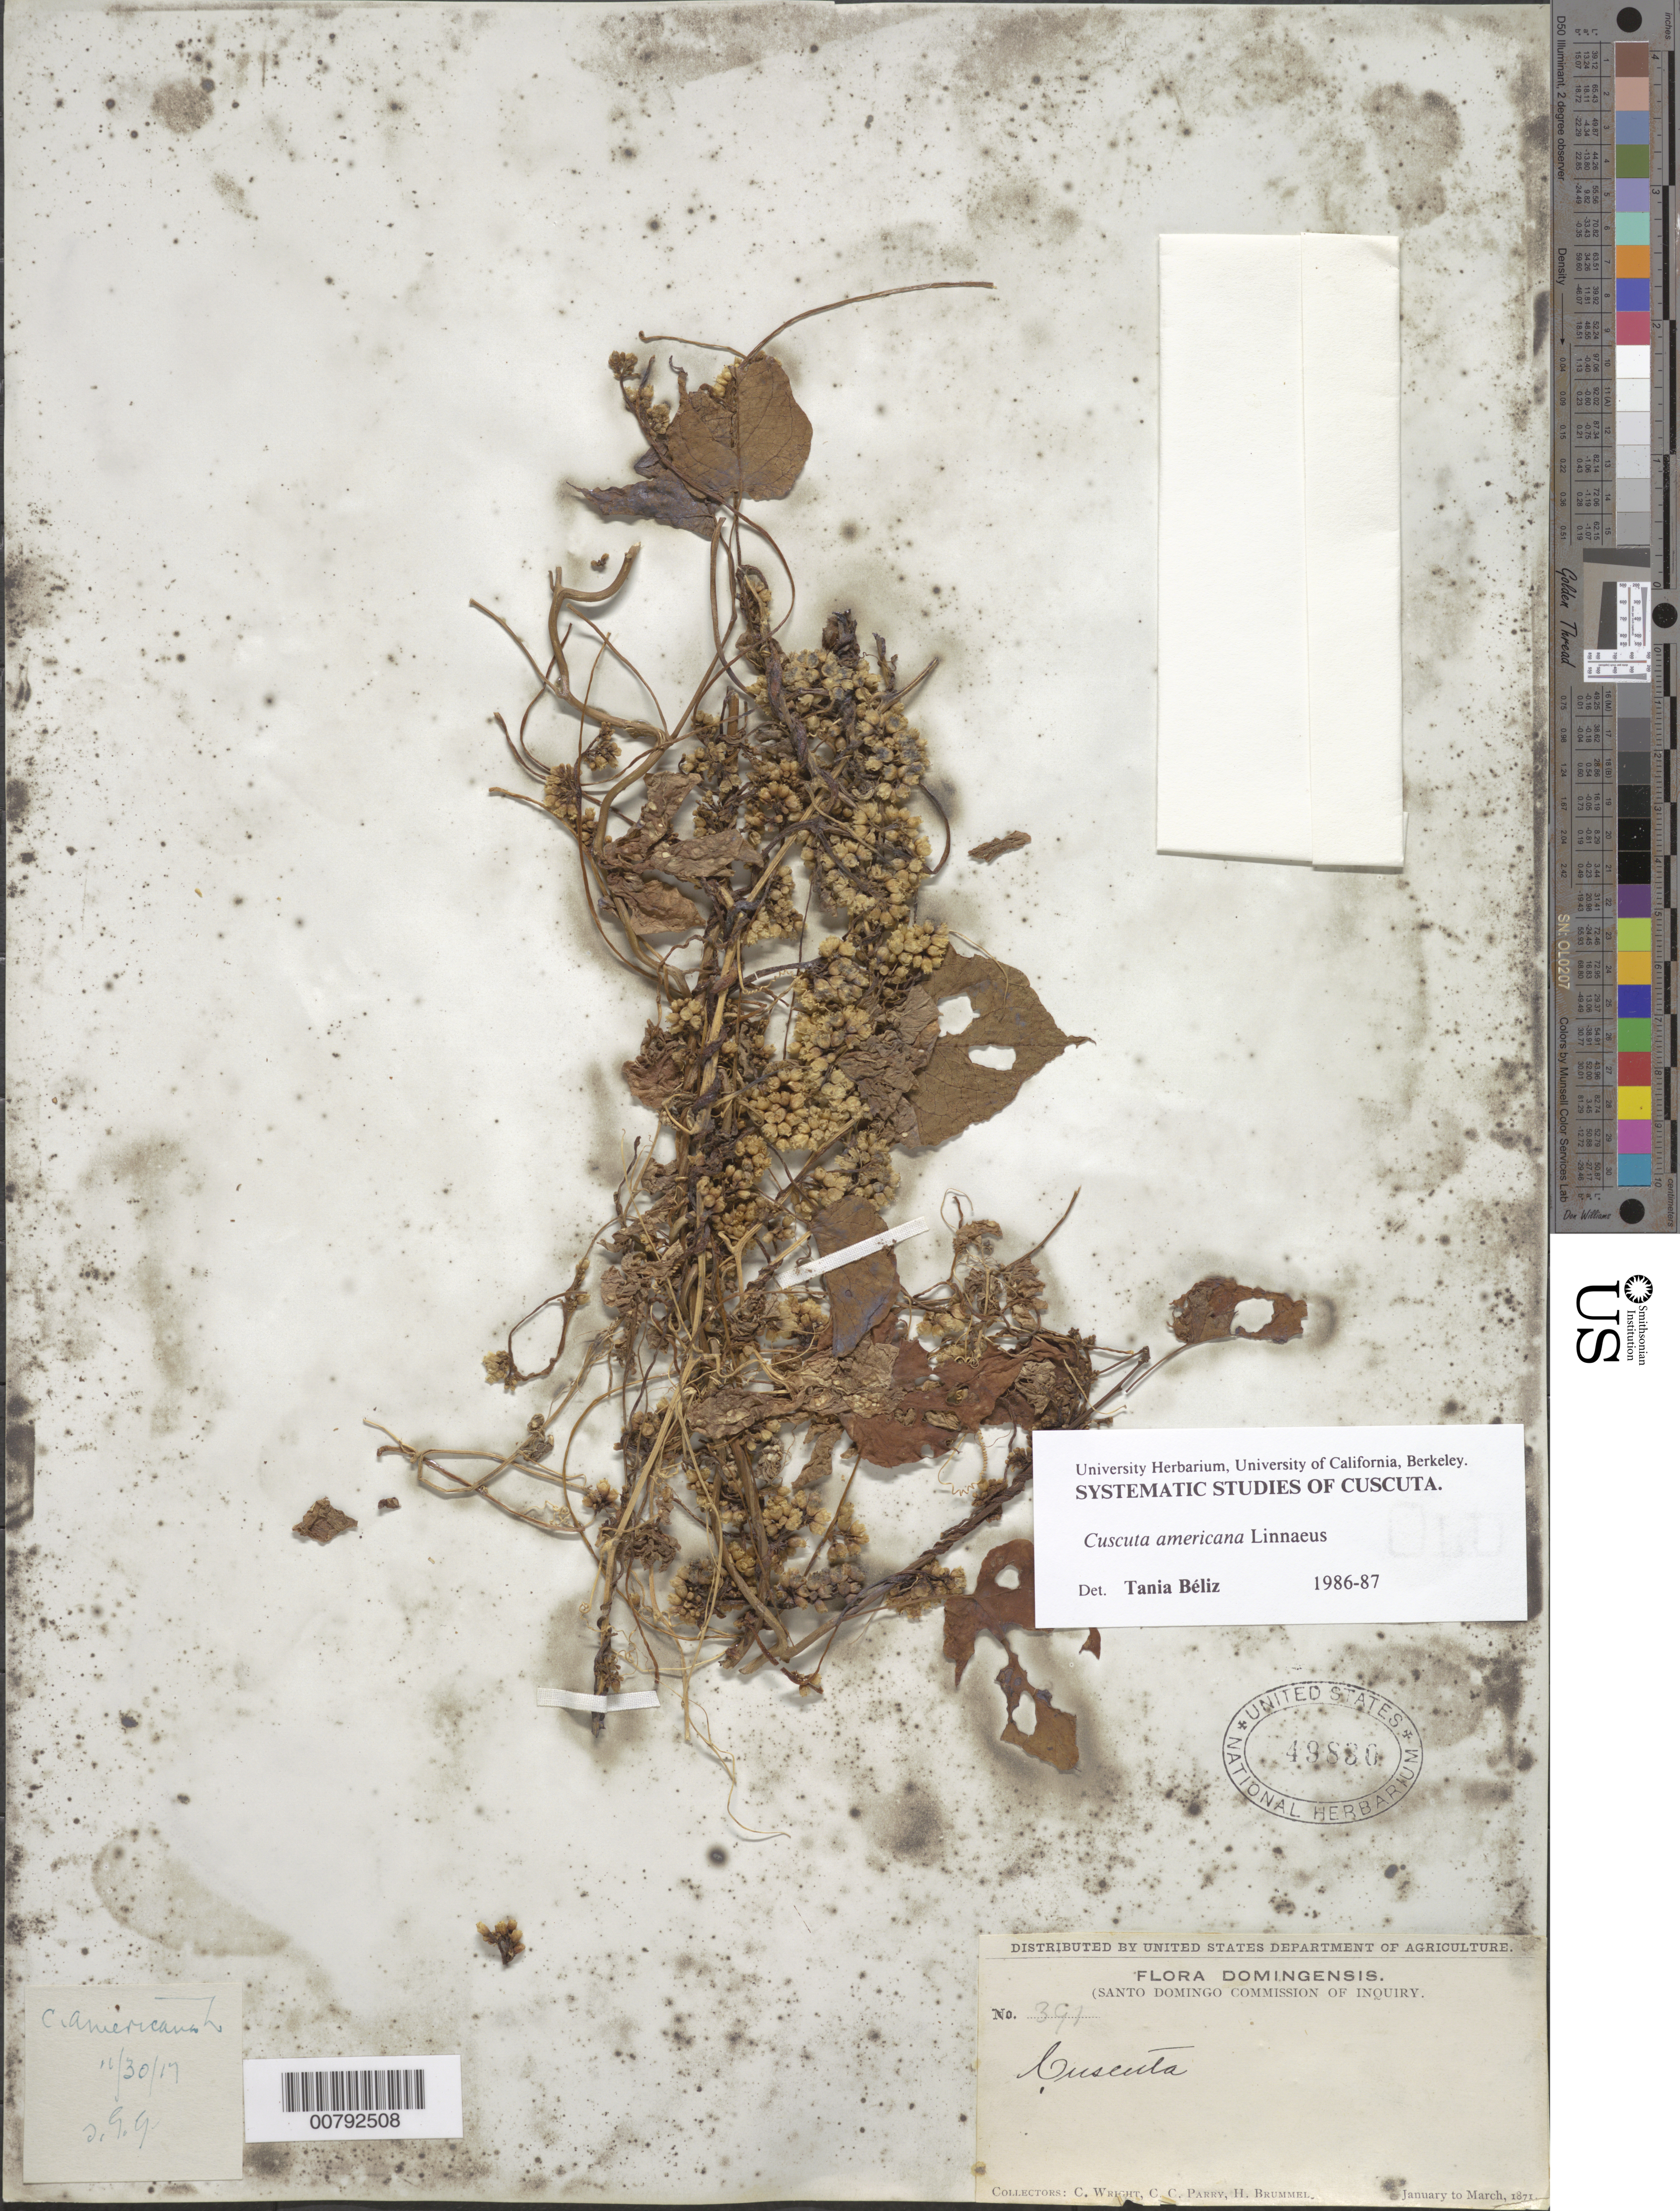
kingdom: Plantae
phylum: Tracheophyta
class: Magnoliopsida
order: Solanales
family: Convolvulaceae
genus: Cuscuta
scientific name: Cuscuta americana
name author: L.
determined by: Béliz, T.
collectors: C. Wright, C. C. Parry & H. Brummel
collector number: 391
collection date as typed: Jan 1871 to -- Mar 1871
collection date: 1871-01/1871-03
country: Dominican Republic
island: Hispaniola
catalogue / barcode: US 49880